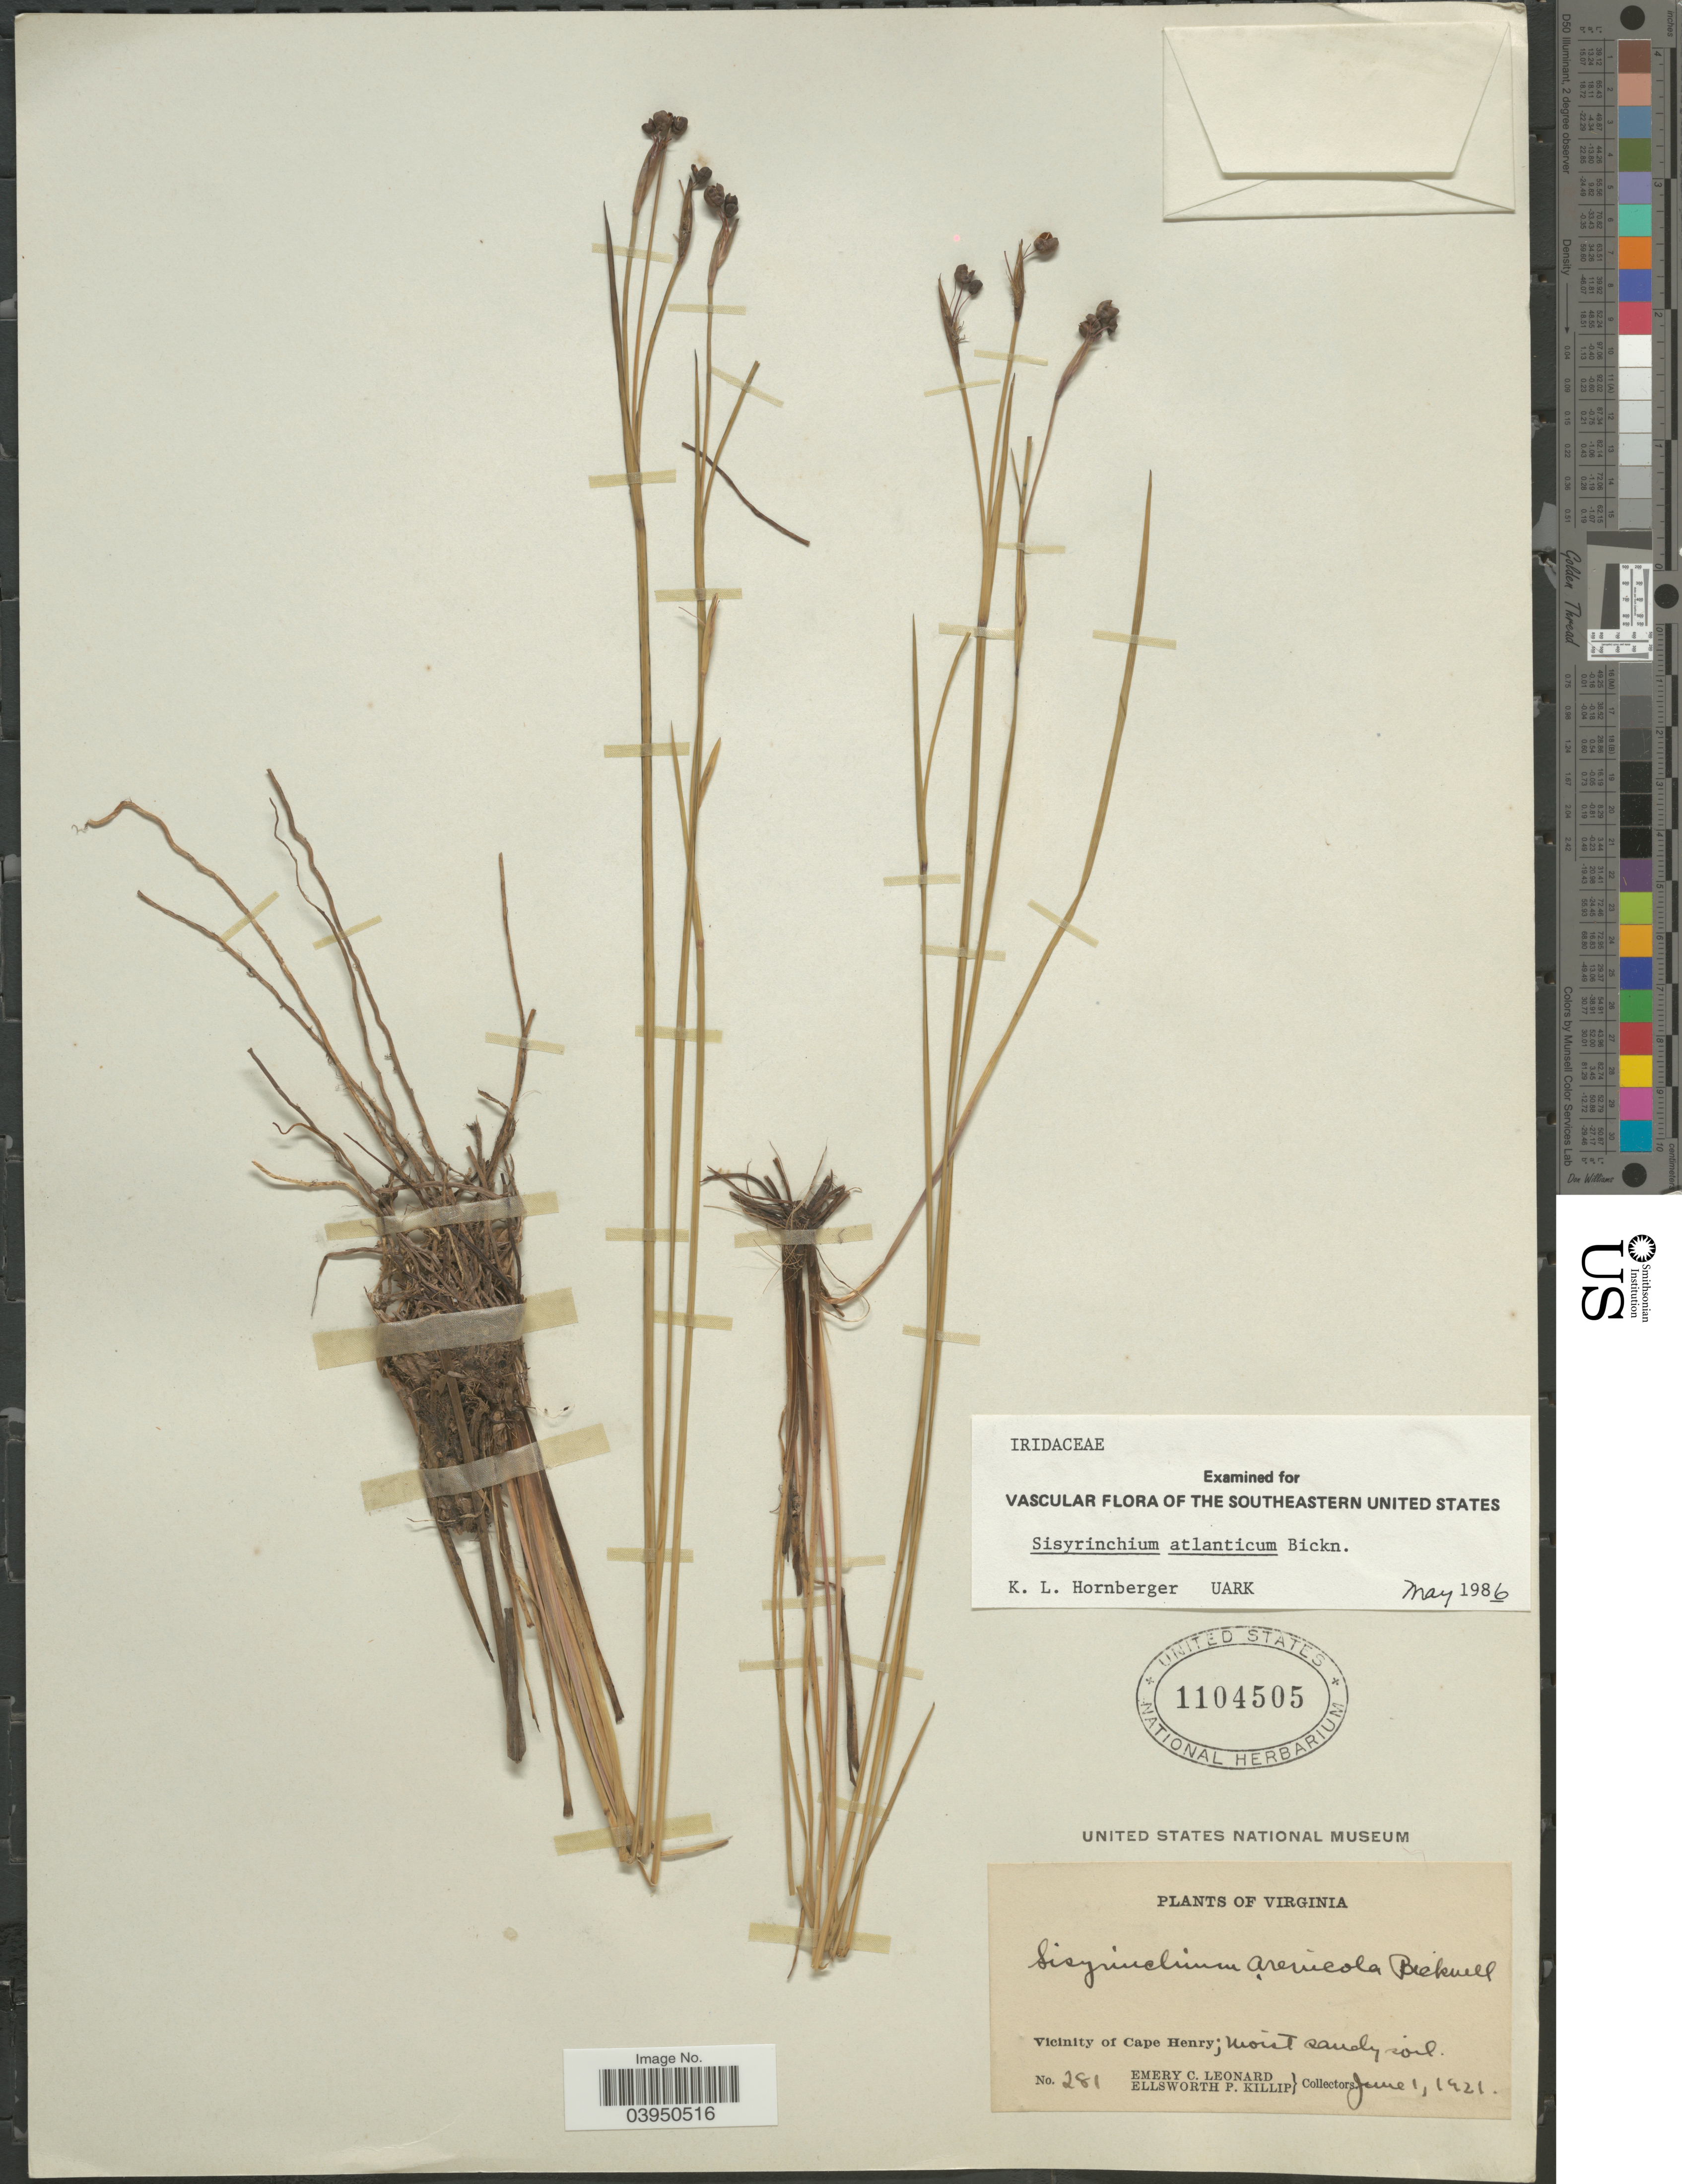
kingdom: Plantae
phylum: Tracheophyta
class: Liliopsida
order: Asparagales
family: Iridaceae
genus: Sisyrinchium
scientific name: Sisyrinchium atlanticum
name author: E.P. Bicknell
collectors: E. C. Leonard & E. P. Killip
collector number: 281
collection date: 1921-06-01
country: United States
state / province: Virginia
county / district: City of Virginia Beach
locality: Vicinity of Cape Henry.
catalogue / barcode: US 1104505